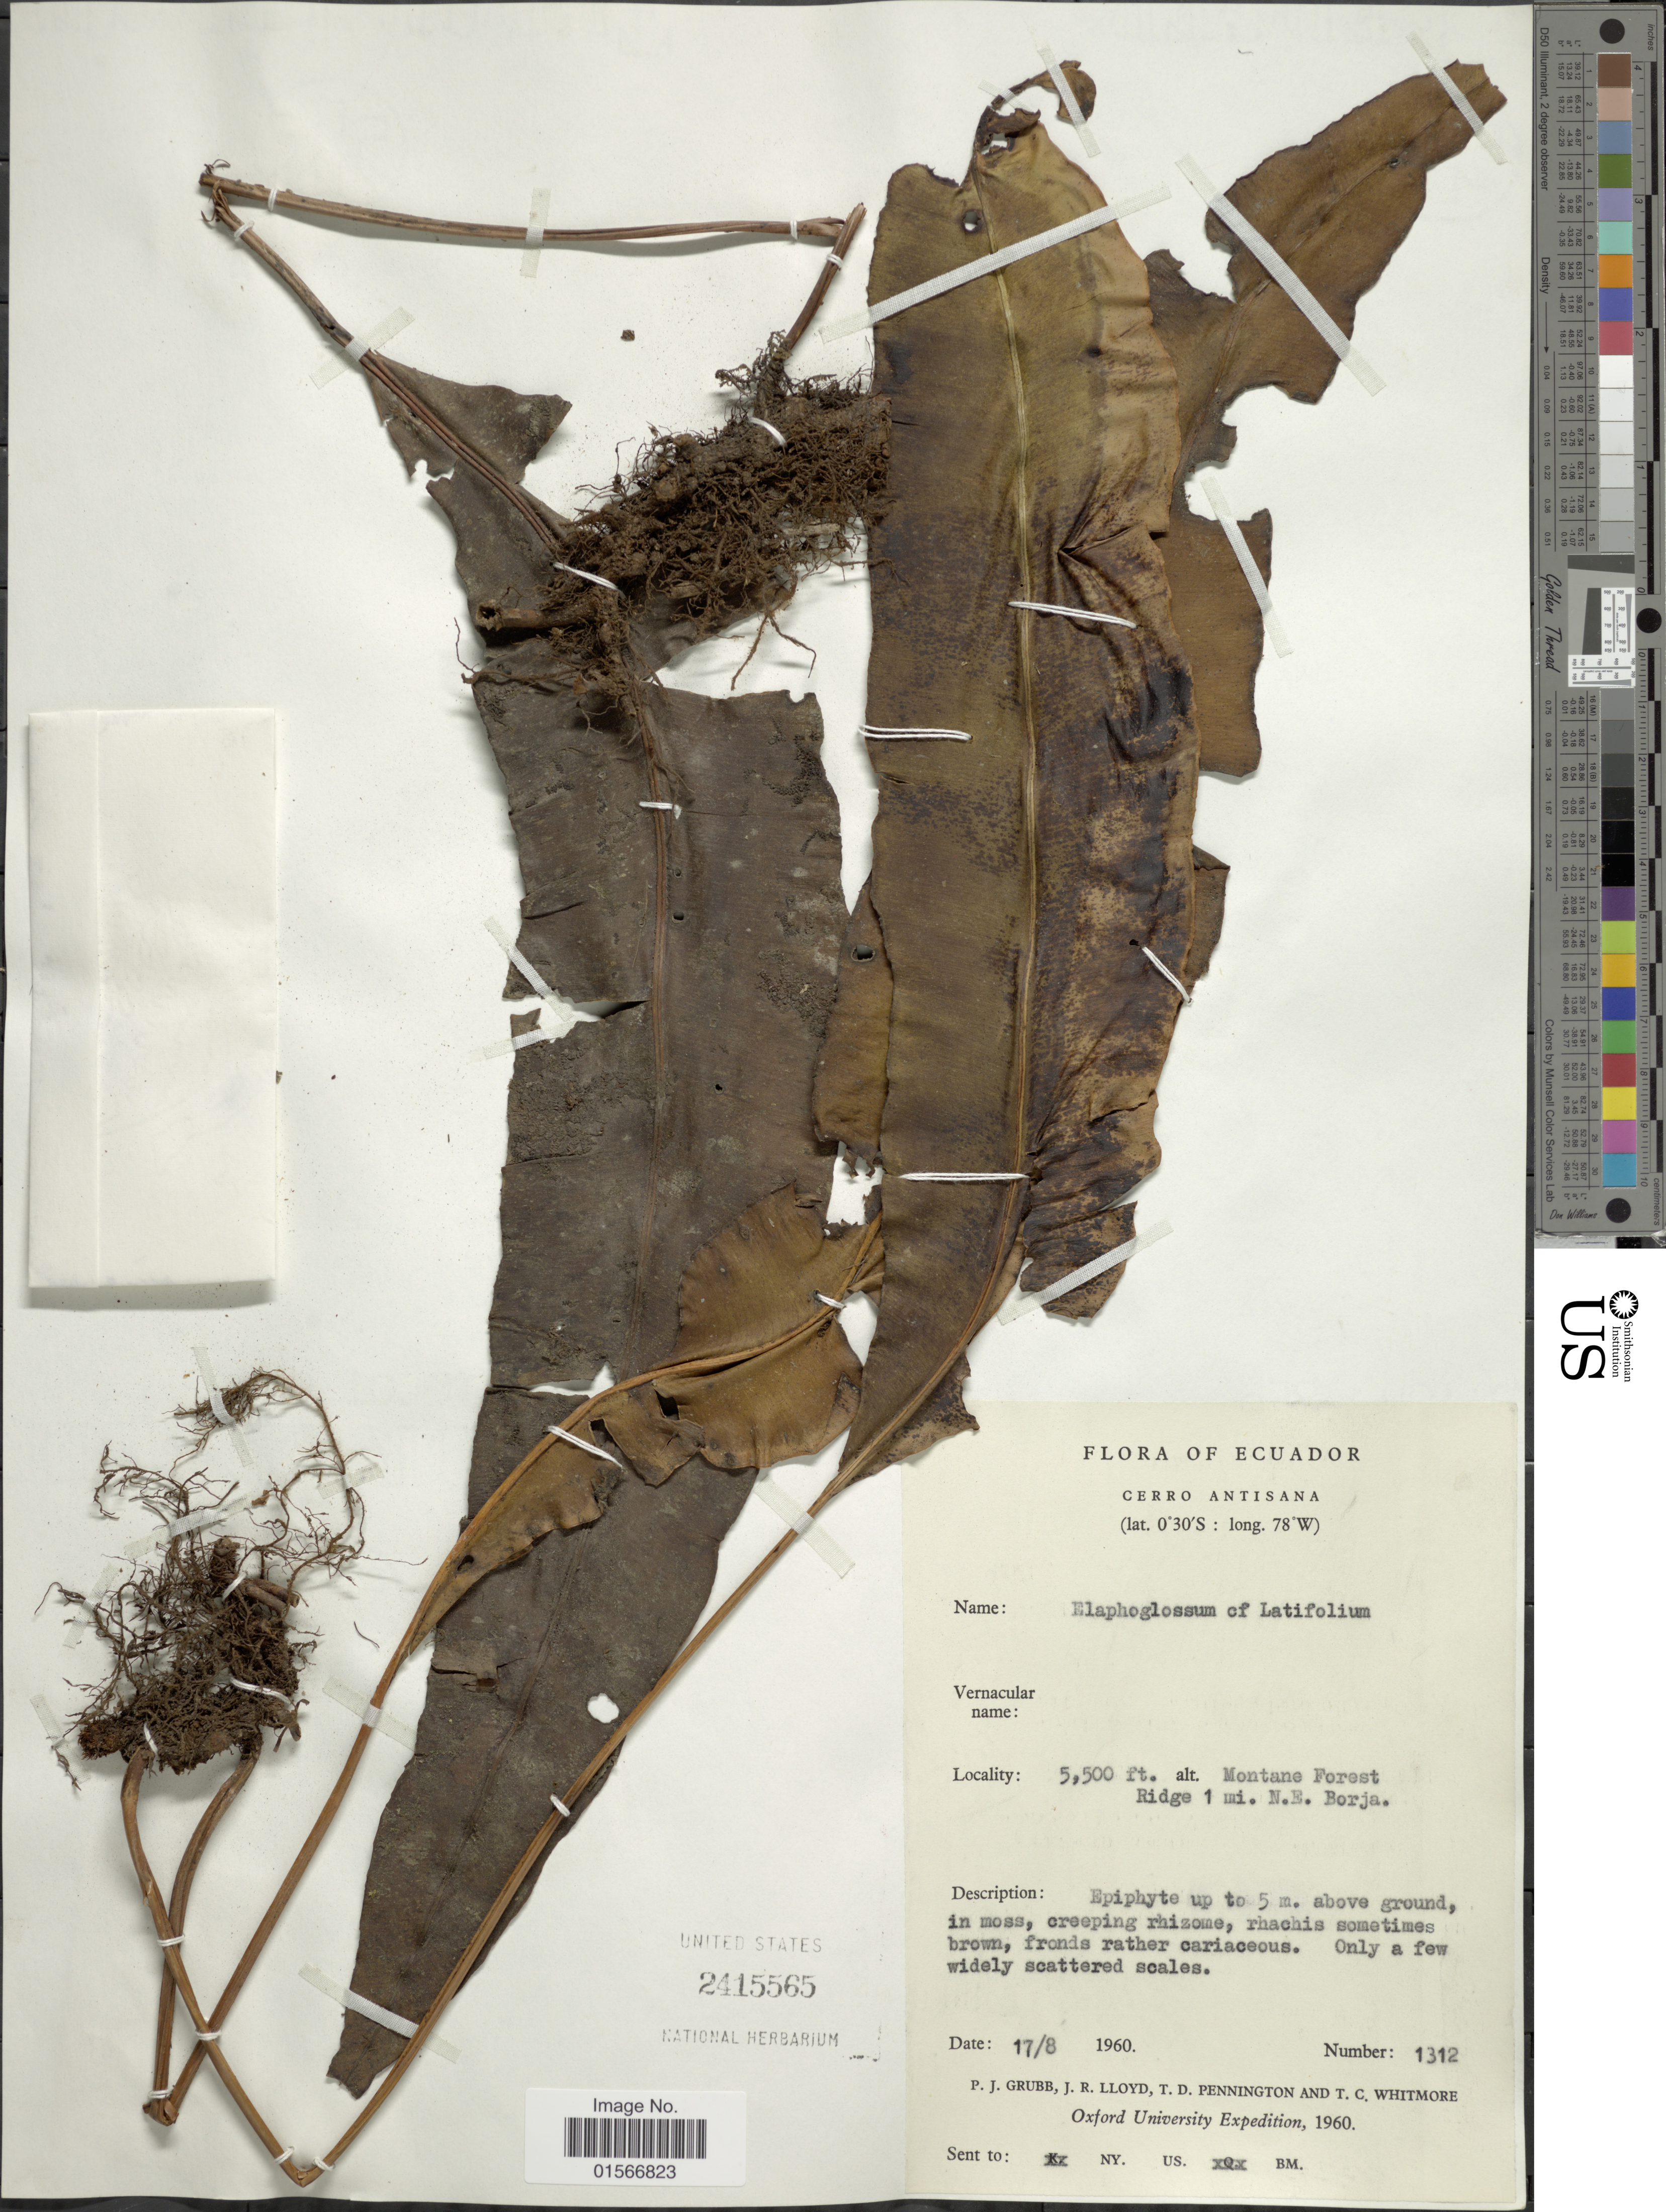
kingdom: Plantae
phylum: Tracheophyta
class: Polypodiopsida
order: Polypodiales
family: Dryopteridaceae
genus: Elaphoglossum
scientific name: Elaphoglossum latifolium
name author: (Sw.) J. Sm.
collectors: P. J. Grubb, J. R. Lloyd, T. D. Pennington & T. C. Whitmore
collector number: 1312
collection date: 1960-08-17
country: Ecuador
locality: Cerro Antisana, Montane Forest Ridge 1 mi. N.E. Borja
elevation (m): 1676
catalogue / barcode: US 2415565